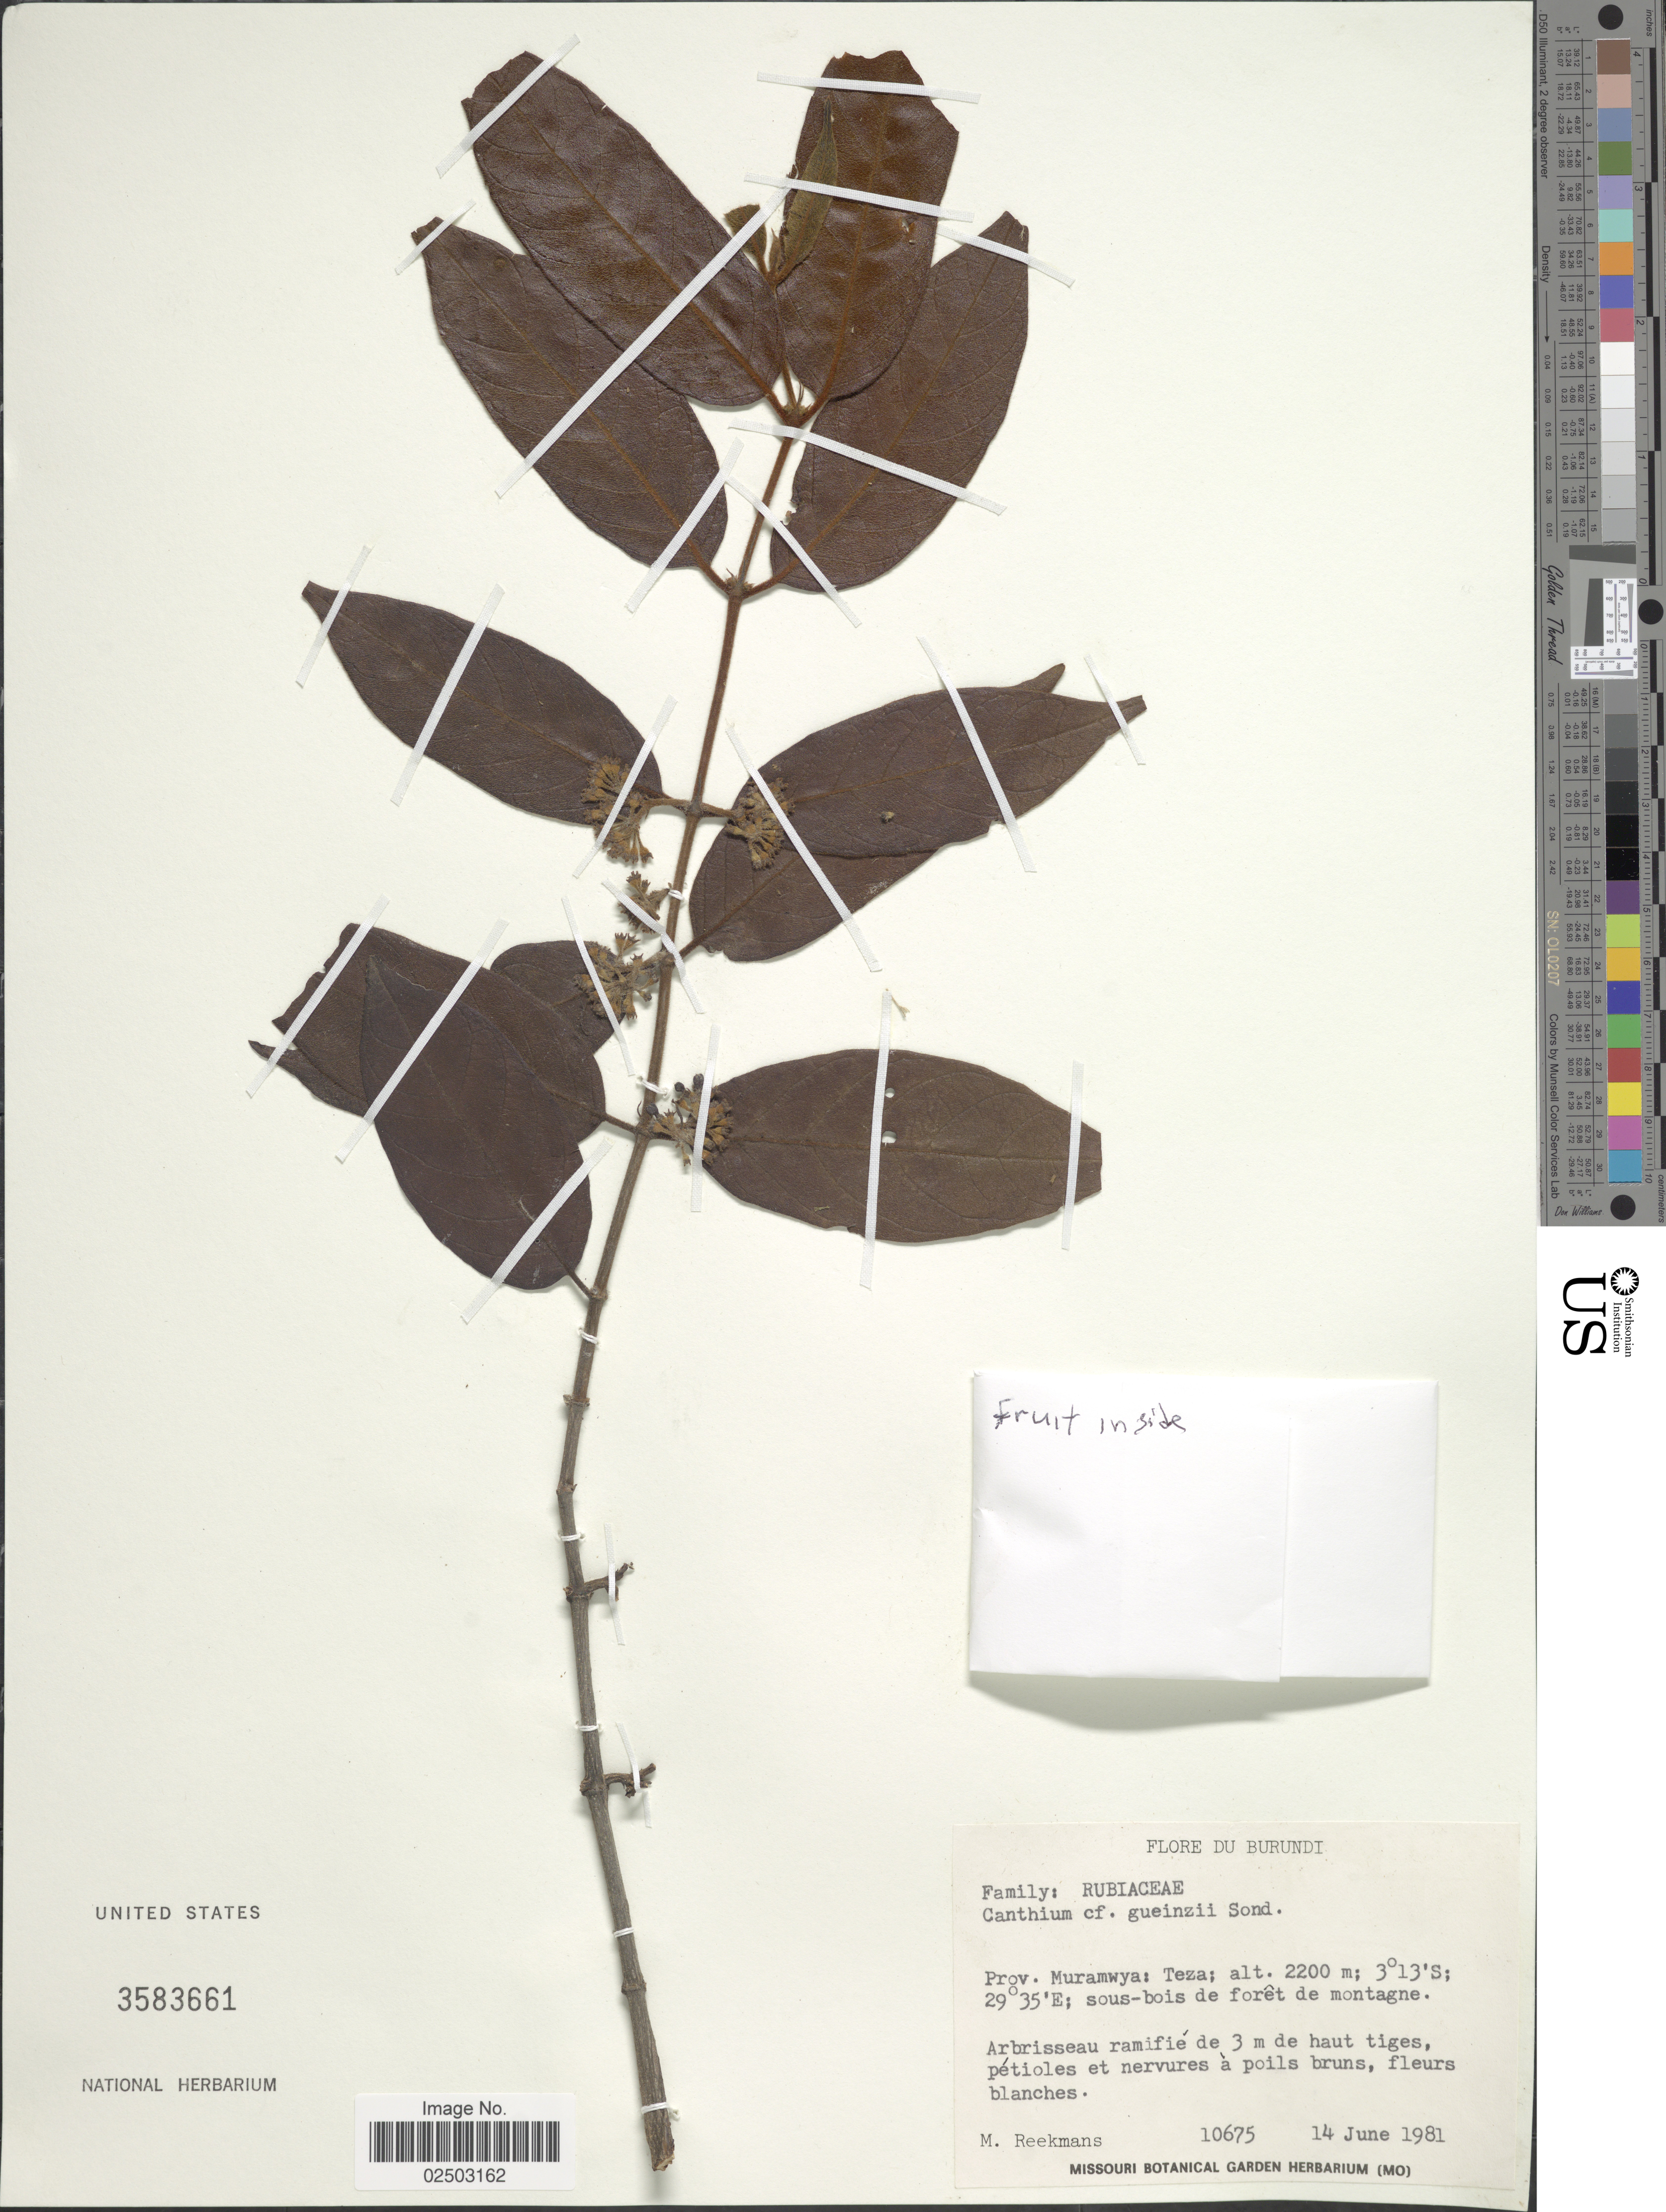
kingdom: Plantae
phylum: Tracheophyta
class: Magnoliopsida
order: Gentianales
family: Rubiaceae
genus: Canthium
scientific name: Canthium gueinzii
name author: Sond.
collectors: M. Reekmans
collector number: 10675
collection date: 1981-06-14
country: Burundi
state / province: Muramvya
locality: Prov. Muramwya: Teza, sous-bois de foret de montagne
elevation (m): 2200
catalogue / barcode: US 3583661